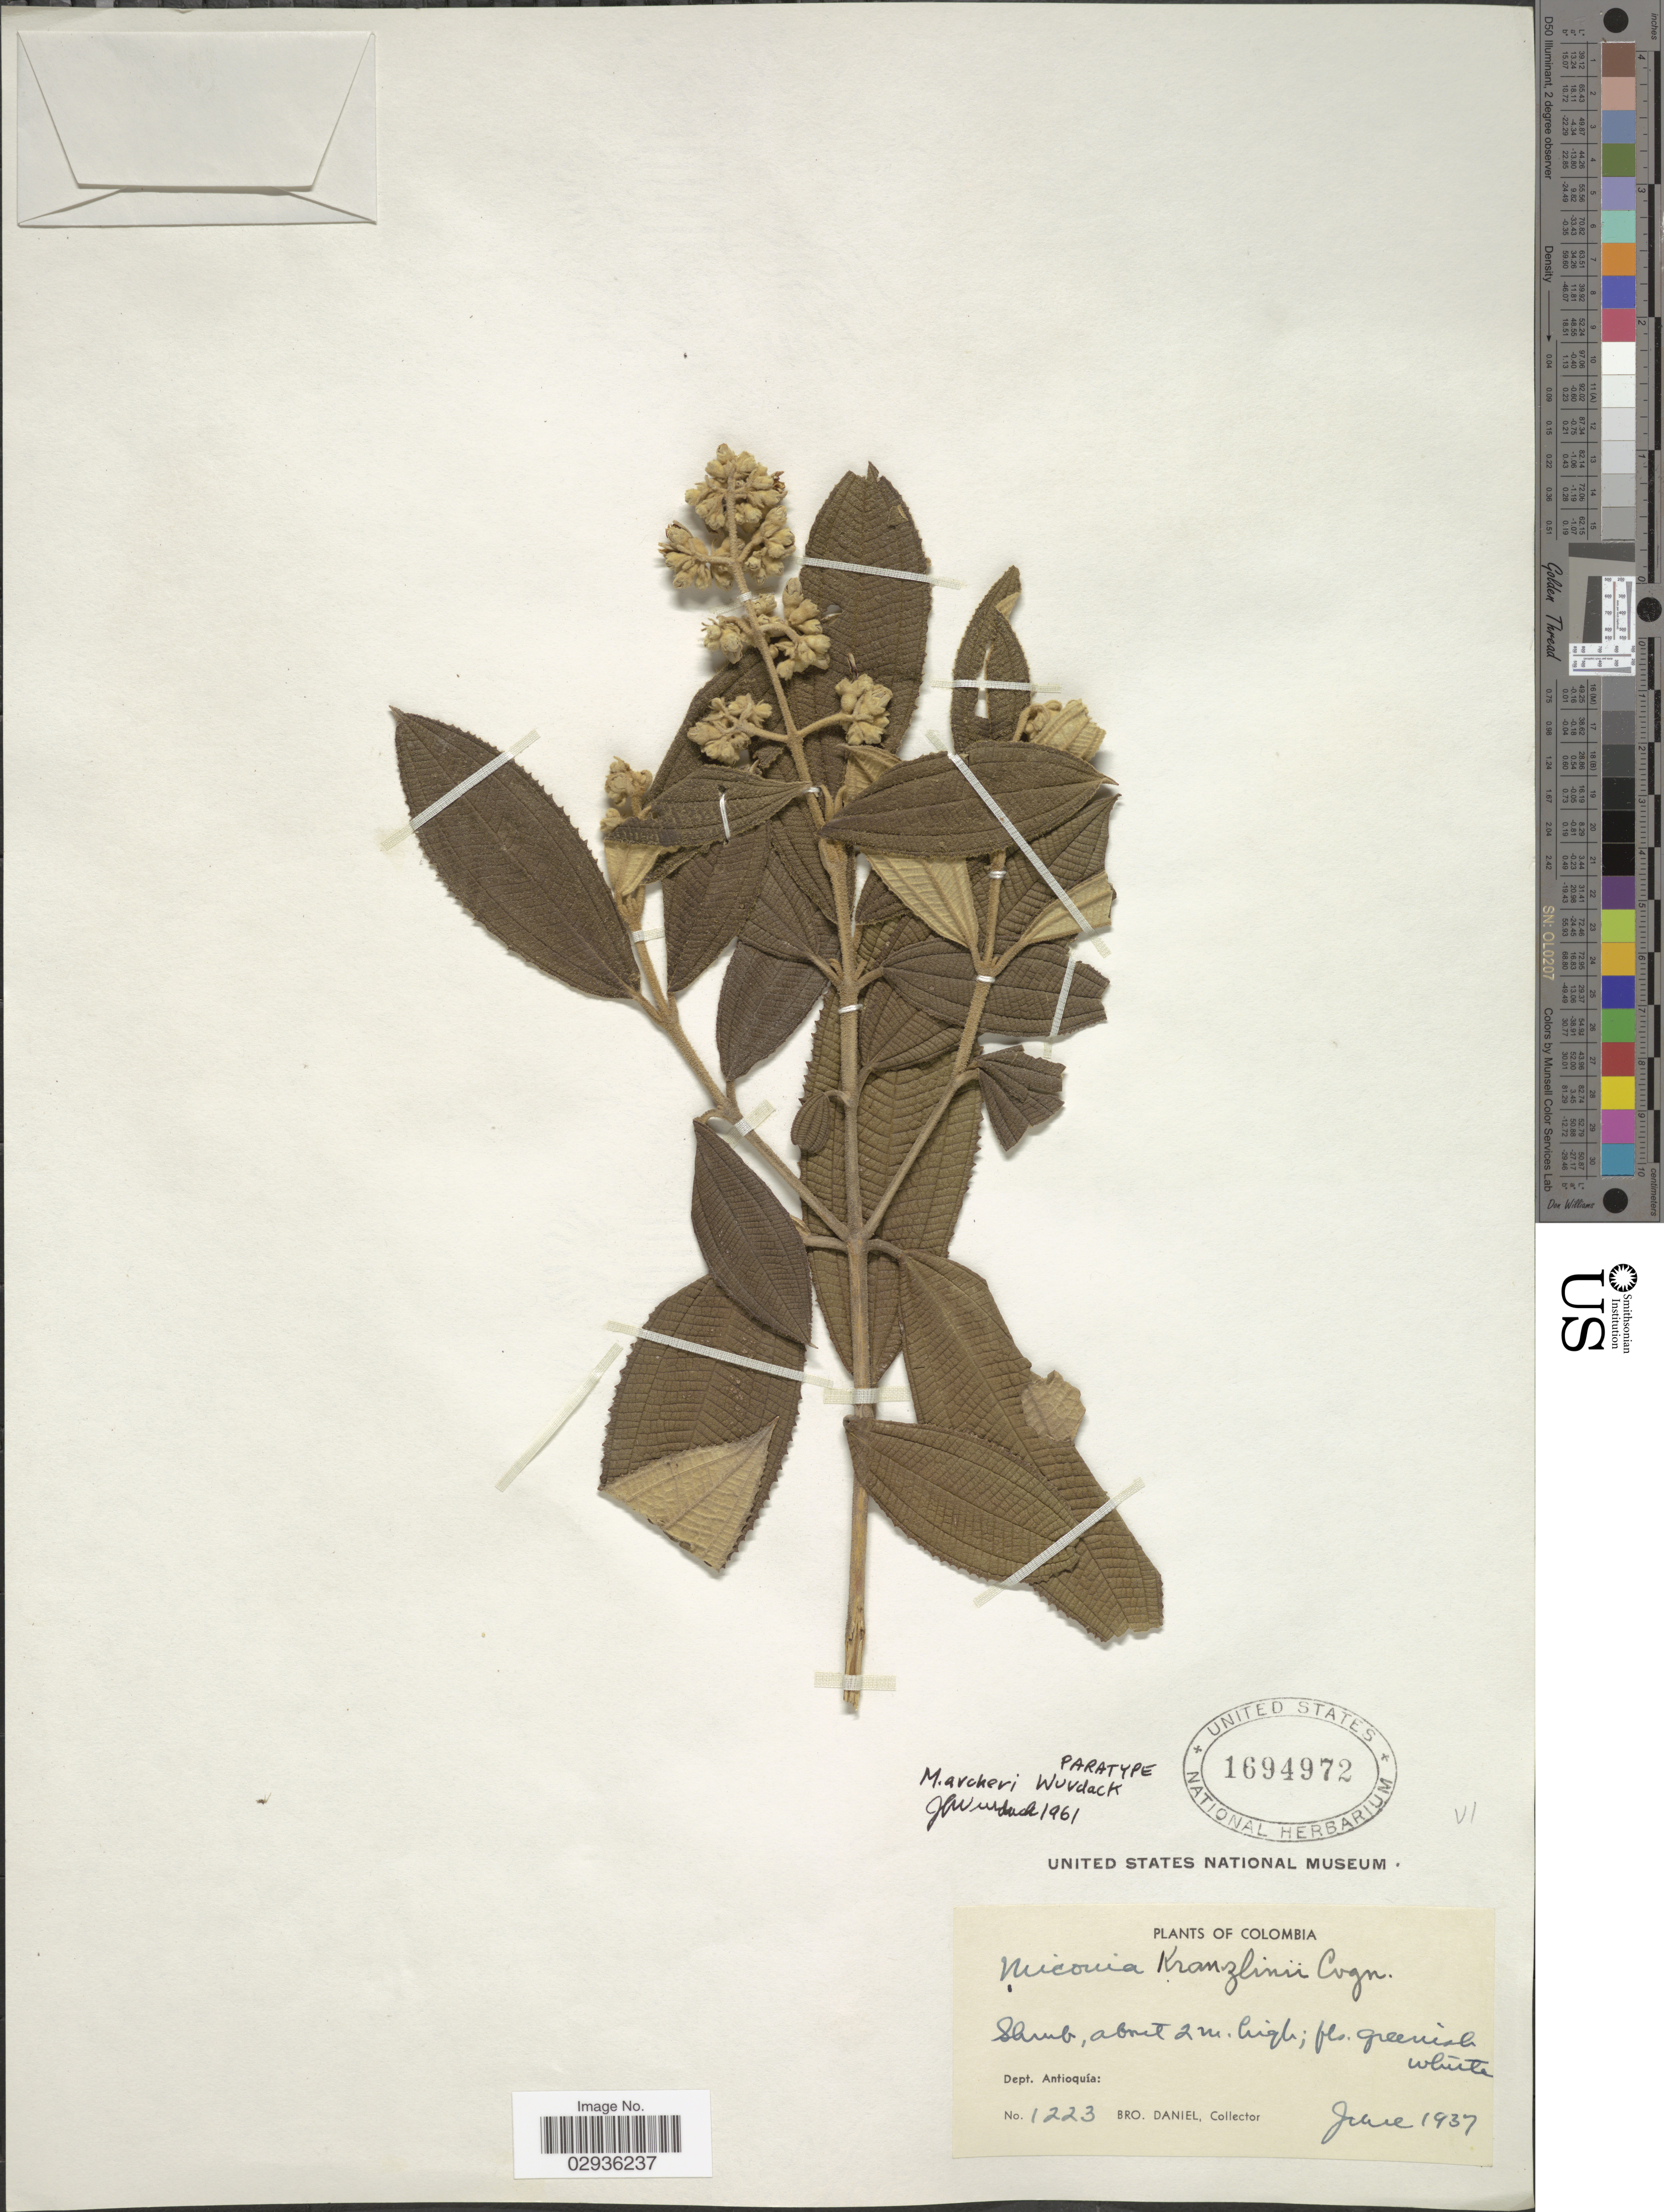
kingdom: Plantae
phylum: Tracheophyta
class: Magnoliopsida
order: Myrtales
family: Melastomataceae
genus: Miconia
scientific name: Miconia archeri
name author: Wurdack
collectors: Bro. Daniel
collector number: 1223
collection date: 1937-06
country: Colombia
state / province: Antioquia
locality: Dept. Antioquía.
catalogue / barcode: US 1694972